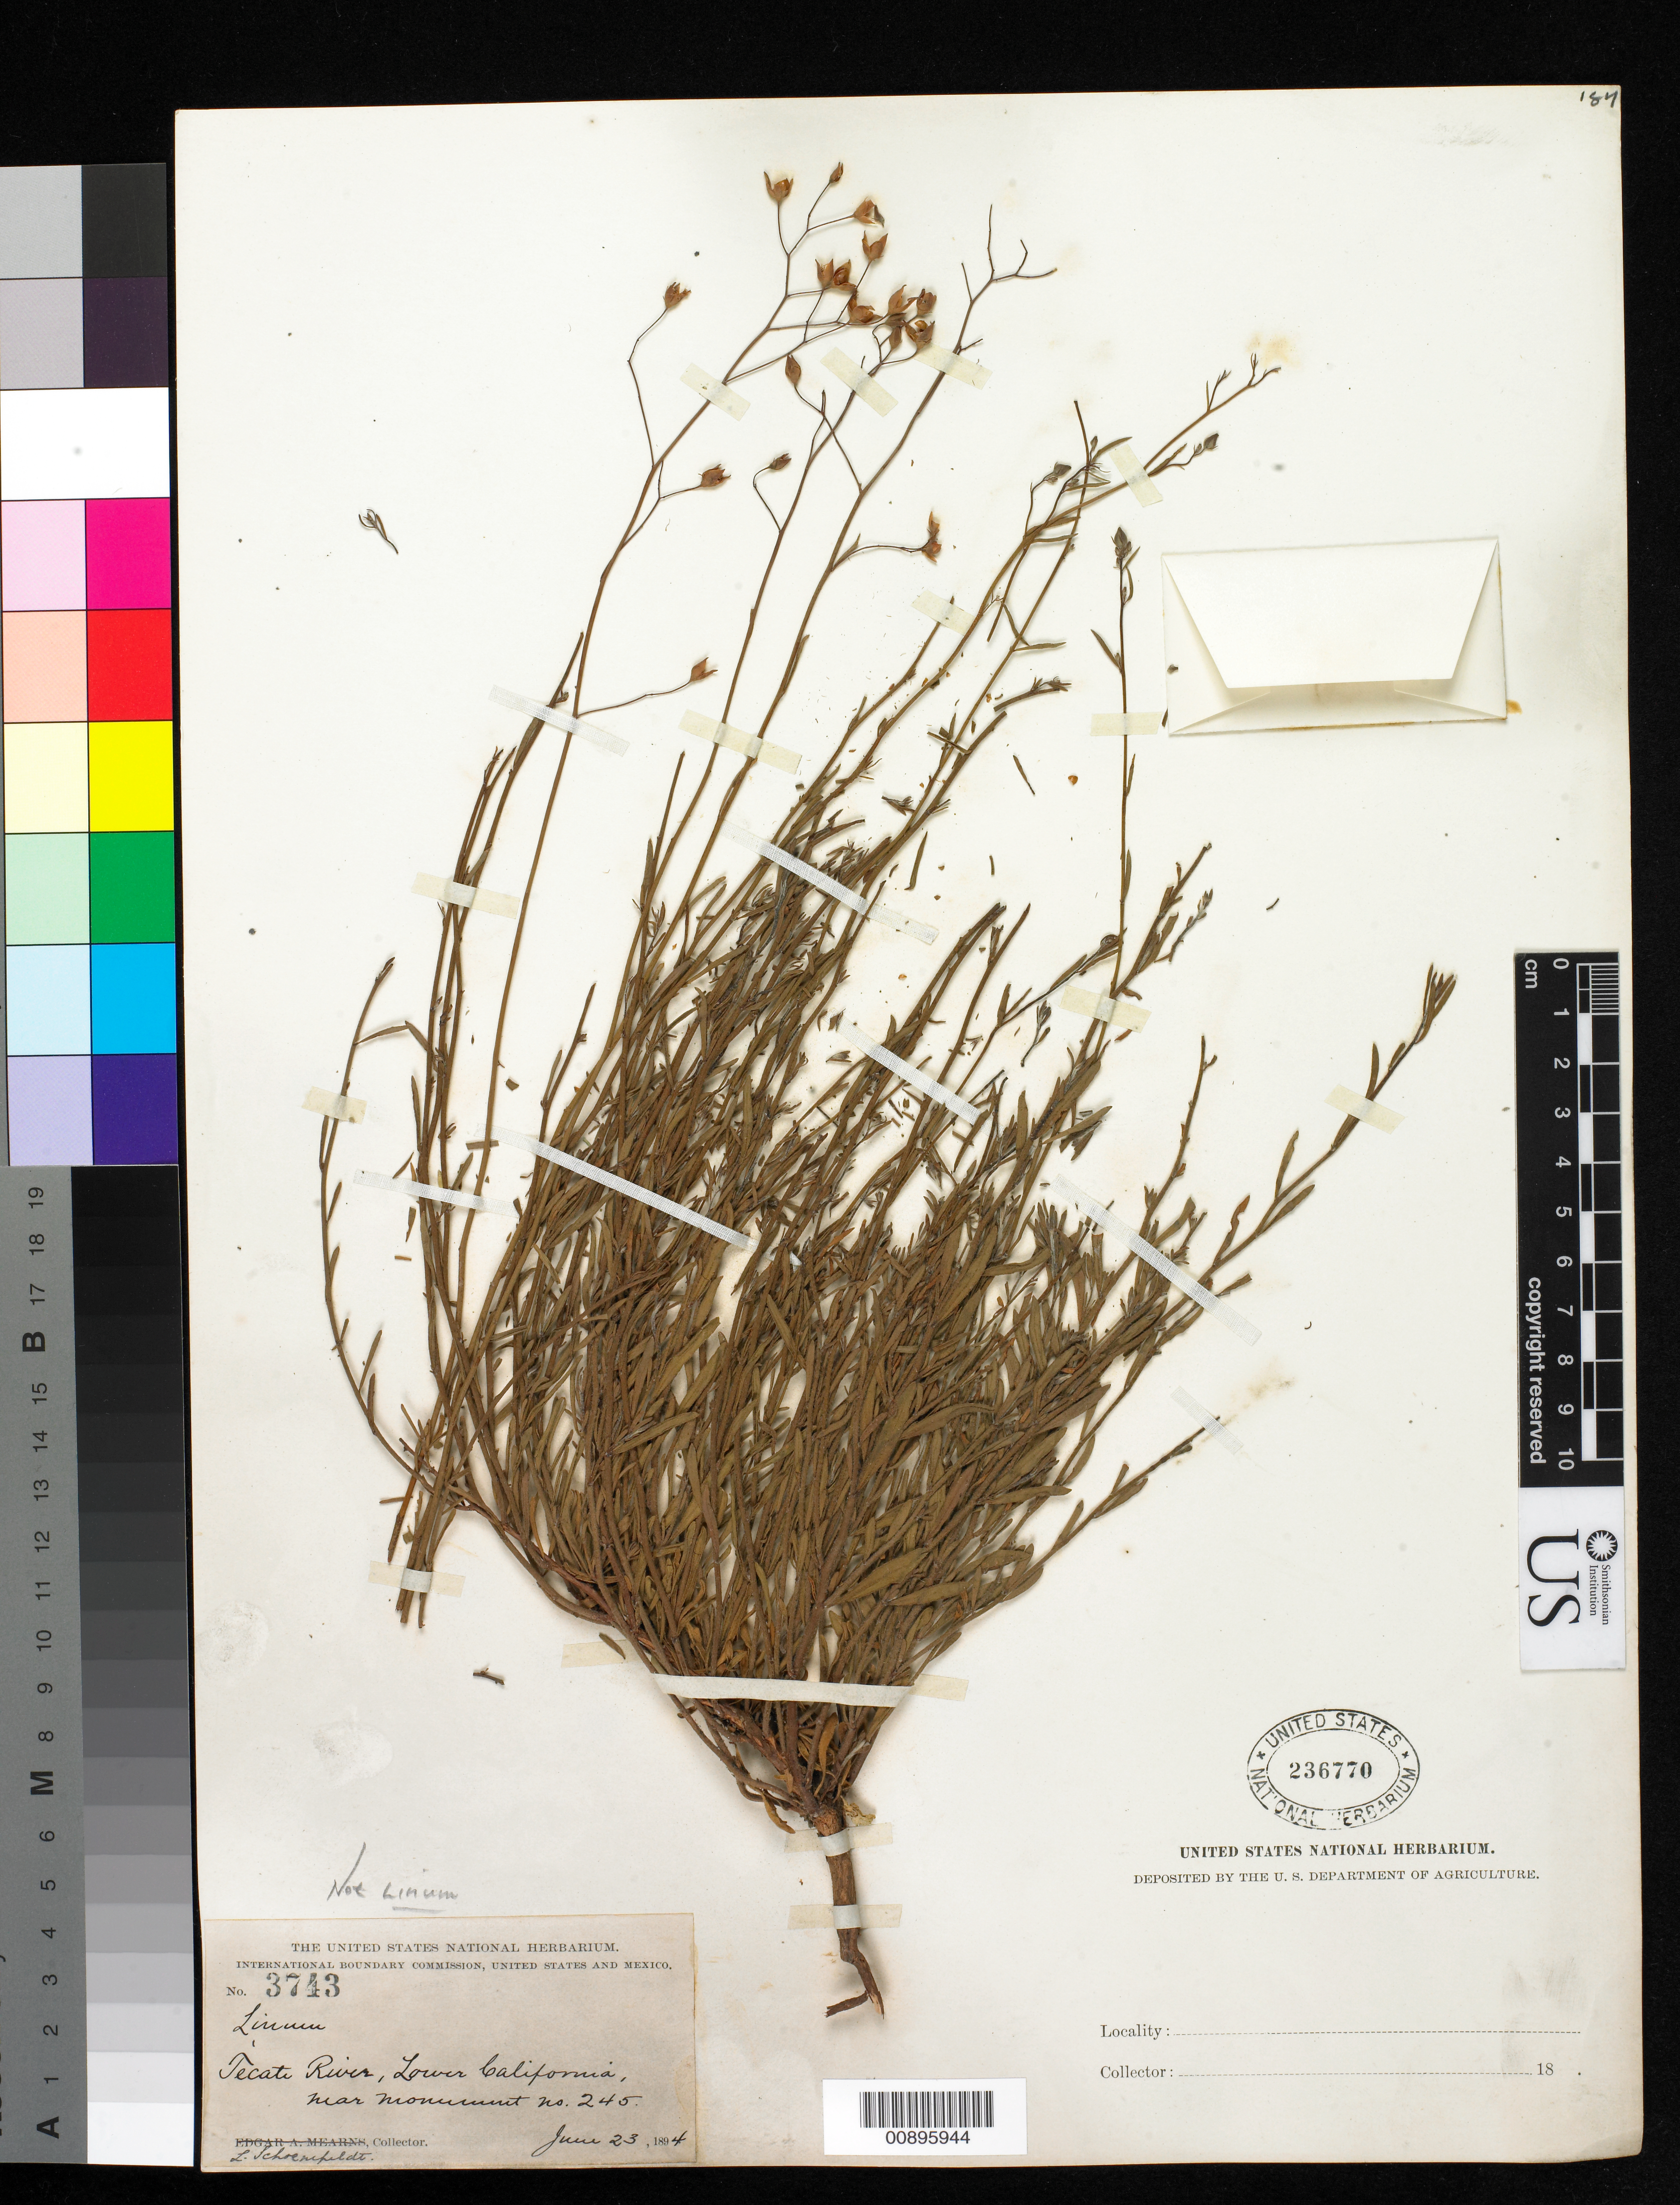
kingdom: Plantae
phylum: Tracheophyta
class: Magnoliopsida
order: Malpighiales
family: Linaceae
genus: Linum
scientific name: Linum sp.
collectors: L. Schoenfeldt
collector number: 3743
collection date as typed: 23 Jun 1894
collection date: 1894-06-23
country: Mexico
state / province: Baja California Norte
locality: Tecate River, Baja California, near Monument no. 245.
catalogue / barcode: US 236770